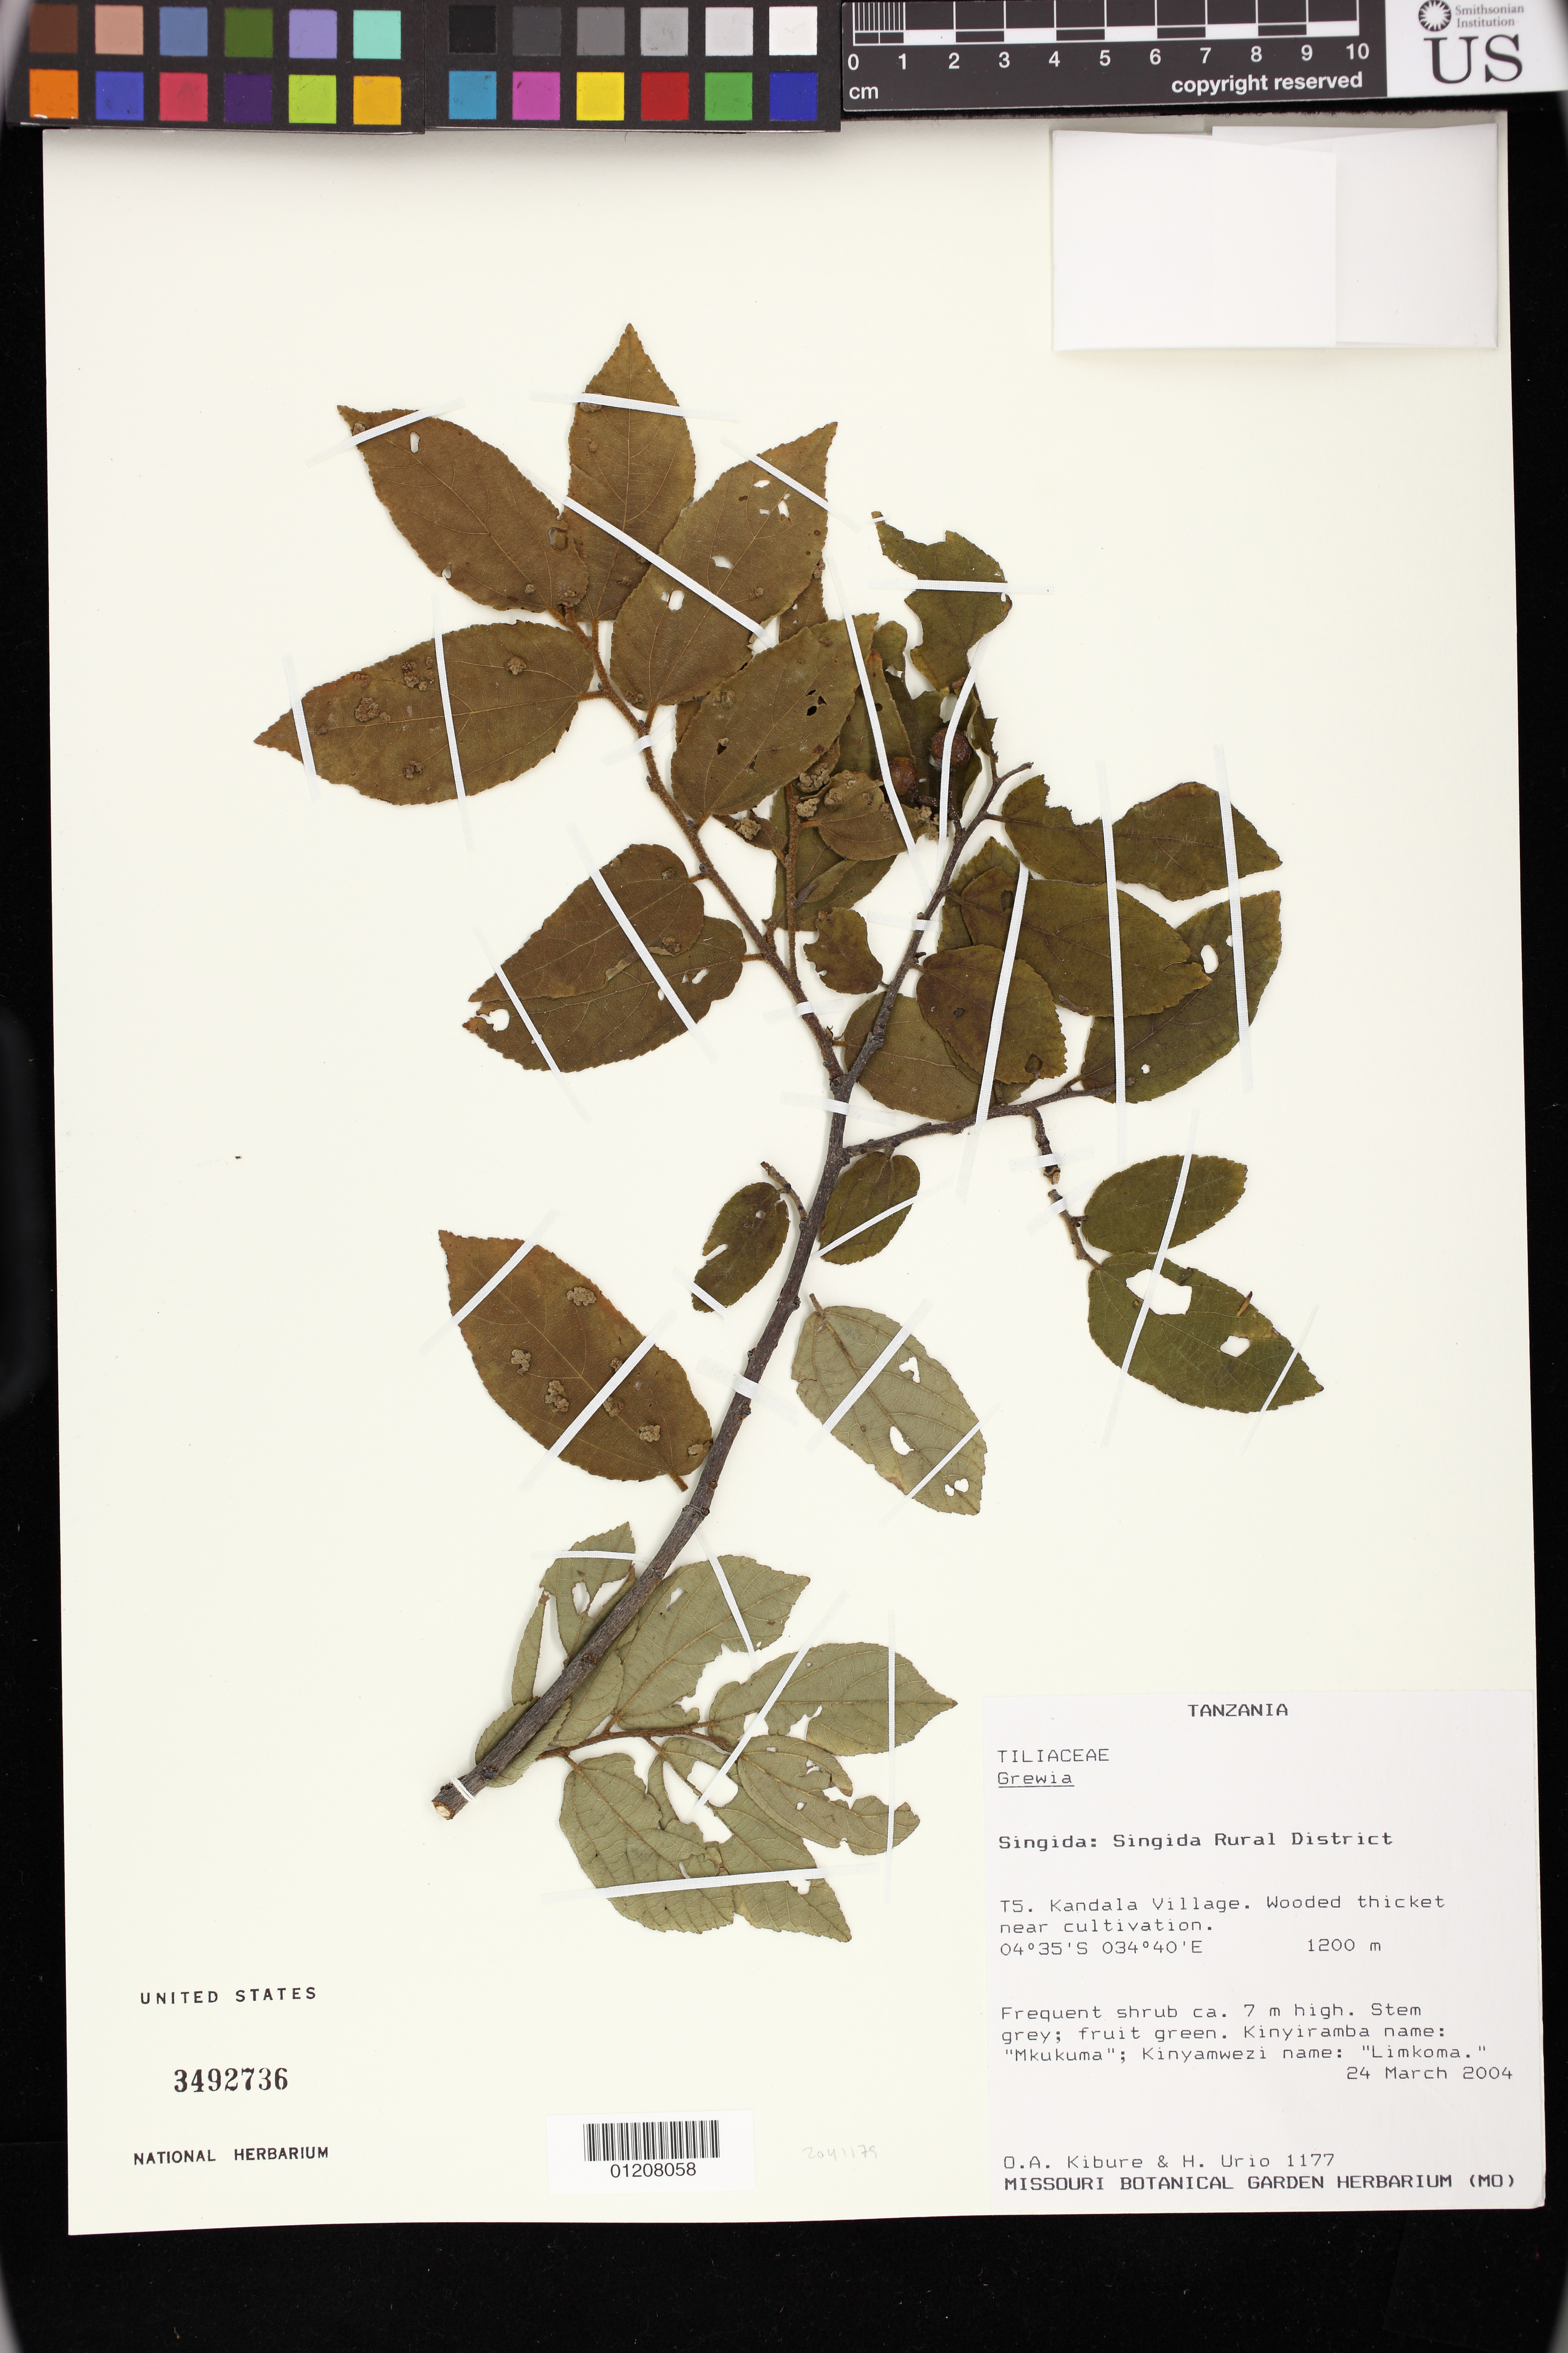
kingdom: Plantae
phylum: Tracheophyta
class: Magnoliopsida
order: Malvales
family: Malvaceae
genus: Grewia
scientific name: Grewia sp.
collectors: O. Kibure & H. Urio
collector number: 1177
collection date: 2004-03-24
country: Tanzania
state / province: Singida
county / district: Singida Rural District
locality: T5. Kandala Village. Wooded thicket near cultivation.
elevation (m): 1200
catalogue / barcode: US 3492736